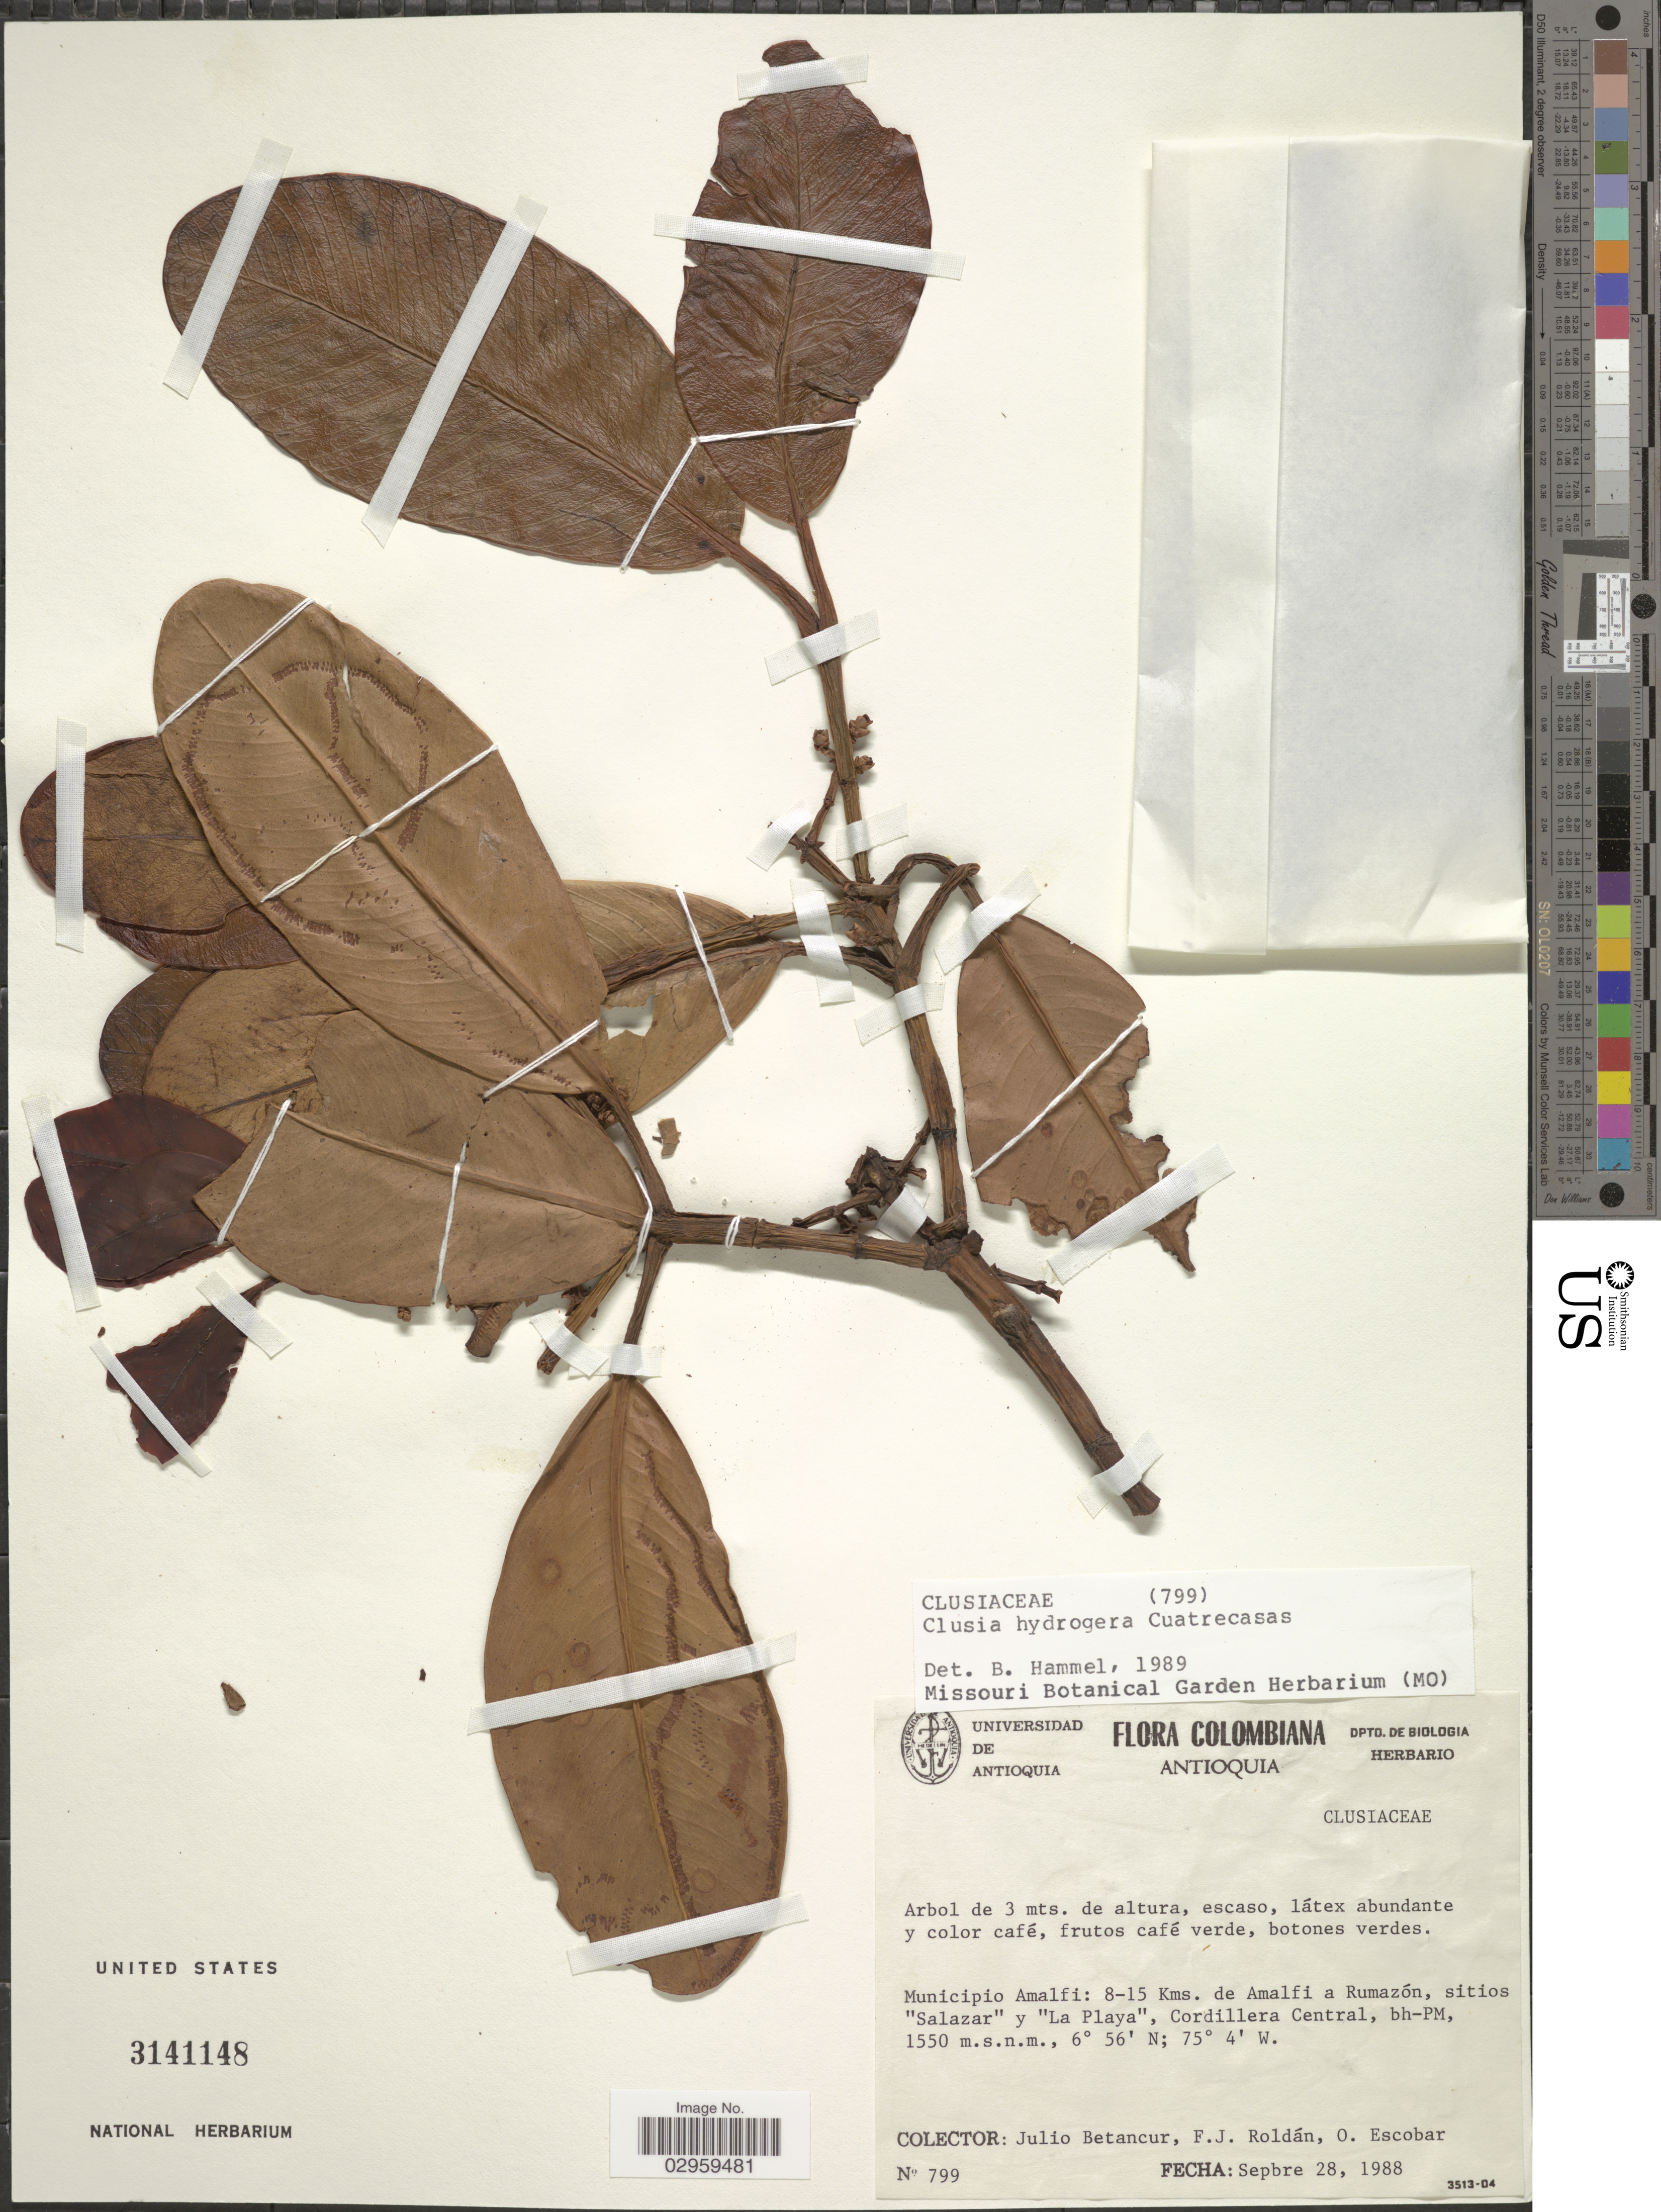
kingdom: Plantae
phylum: Tracheophyta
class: Magnoliopsida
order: Malpighiales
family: Clusiaceae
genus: Clusia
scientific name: Clusia hydrogera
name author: Cuatrec.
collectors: J. Betancur, F. J. Roldán & O. Escobar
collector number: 799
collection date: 1988-09-28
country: Colombia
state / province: Antioquia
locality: Municipio Amalfi: 8-15 Kms. de Amalfi a Rumazón, sitios "Salazar" y "La Playa", Cordillera Central, bh-PM.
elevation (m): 1550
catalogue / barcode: US 3141148